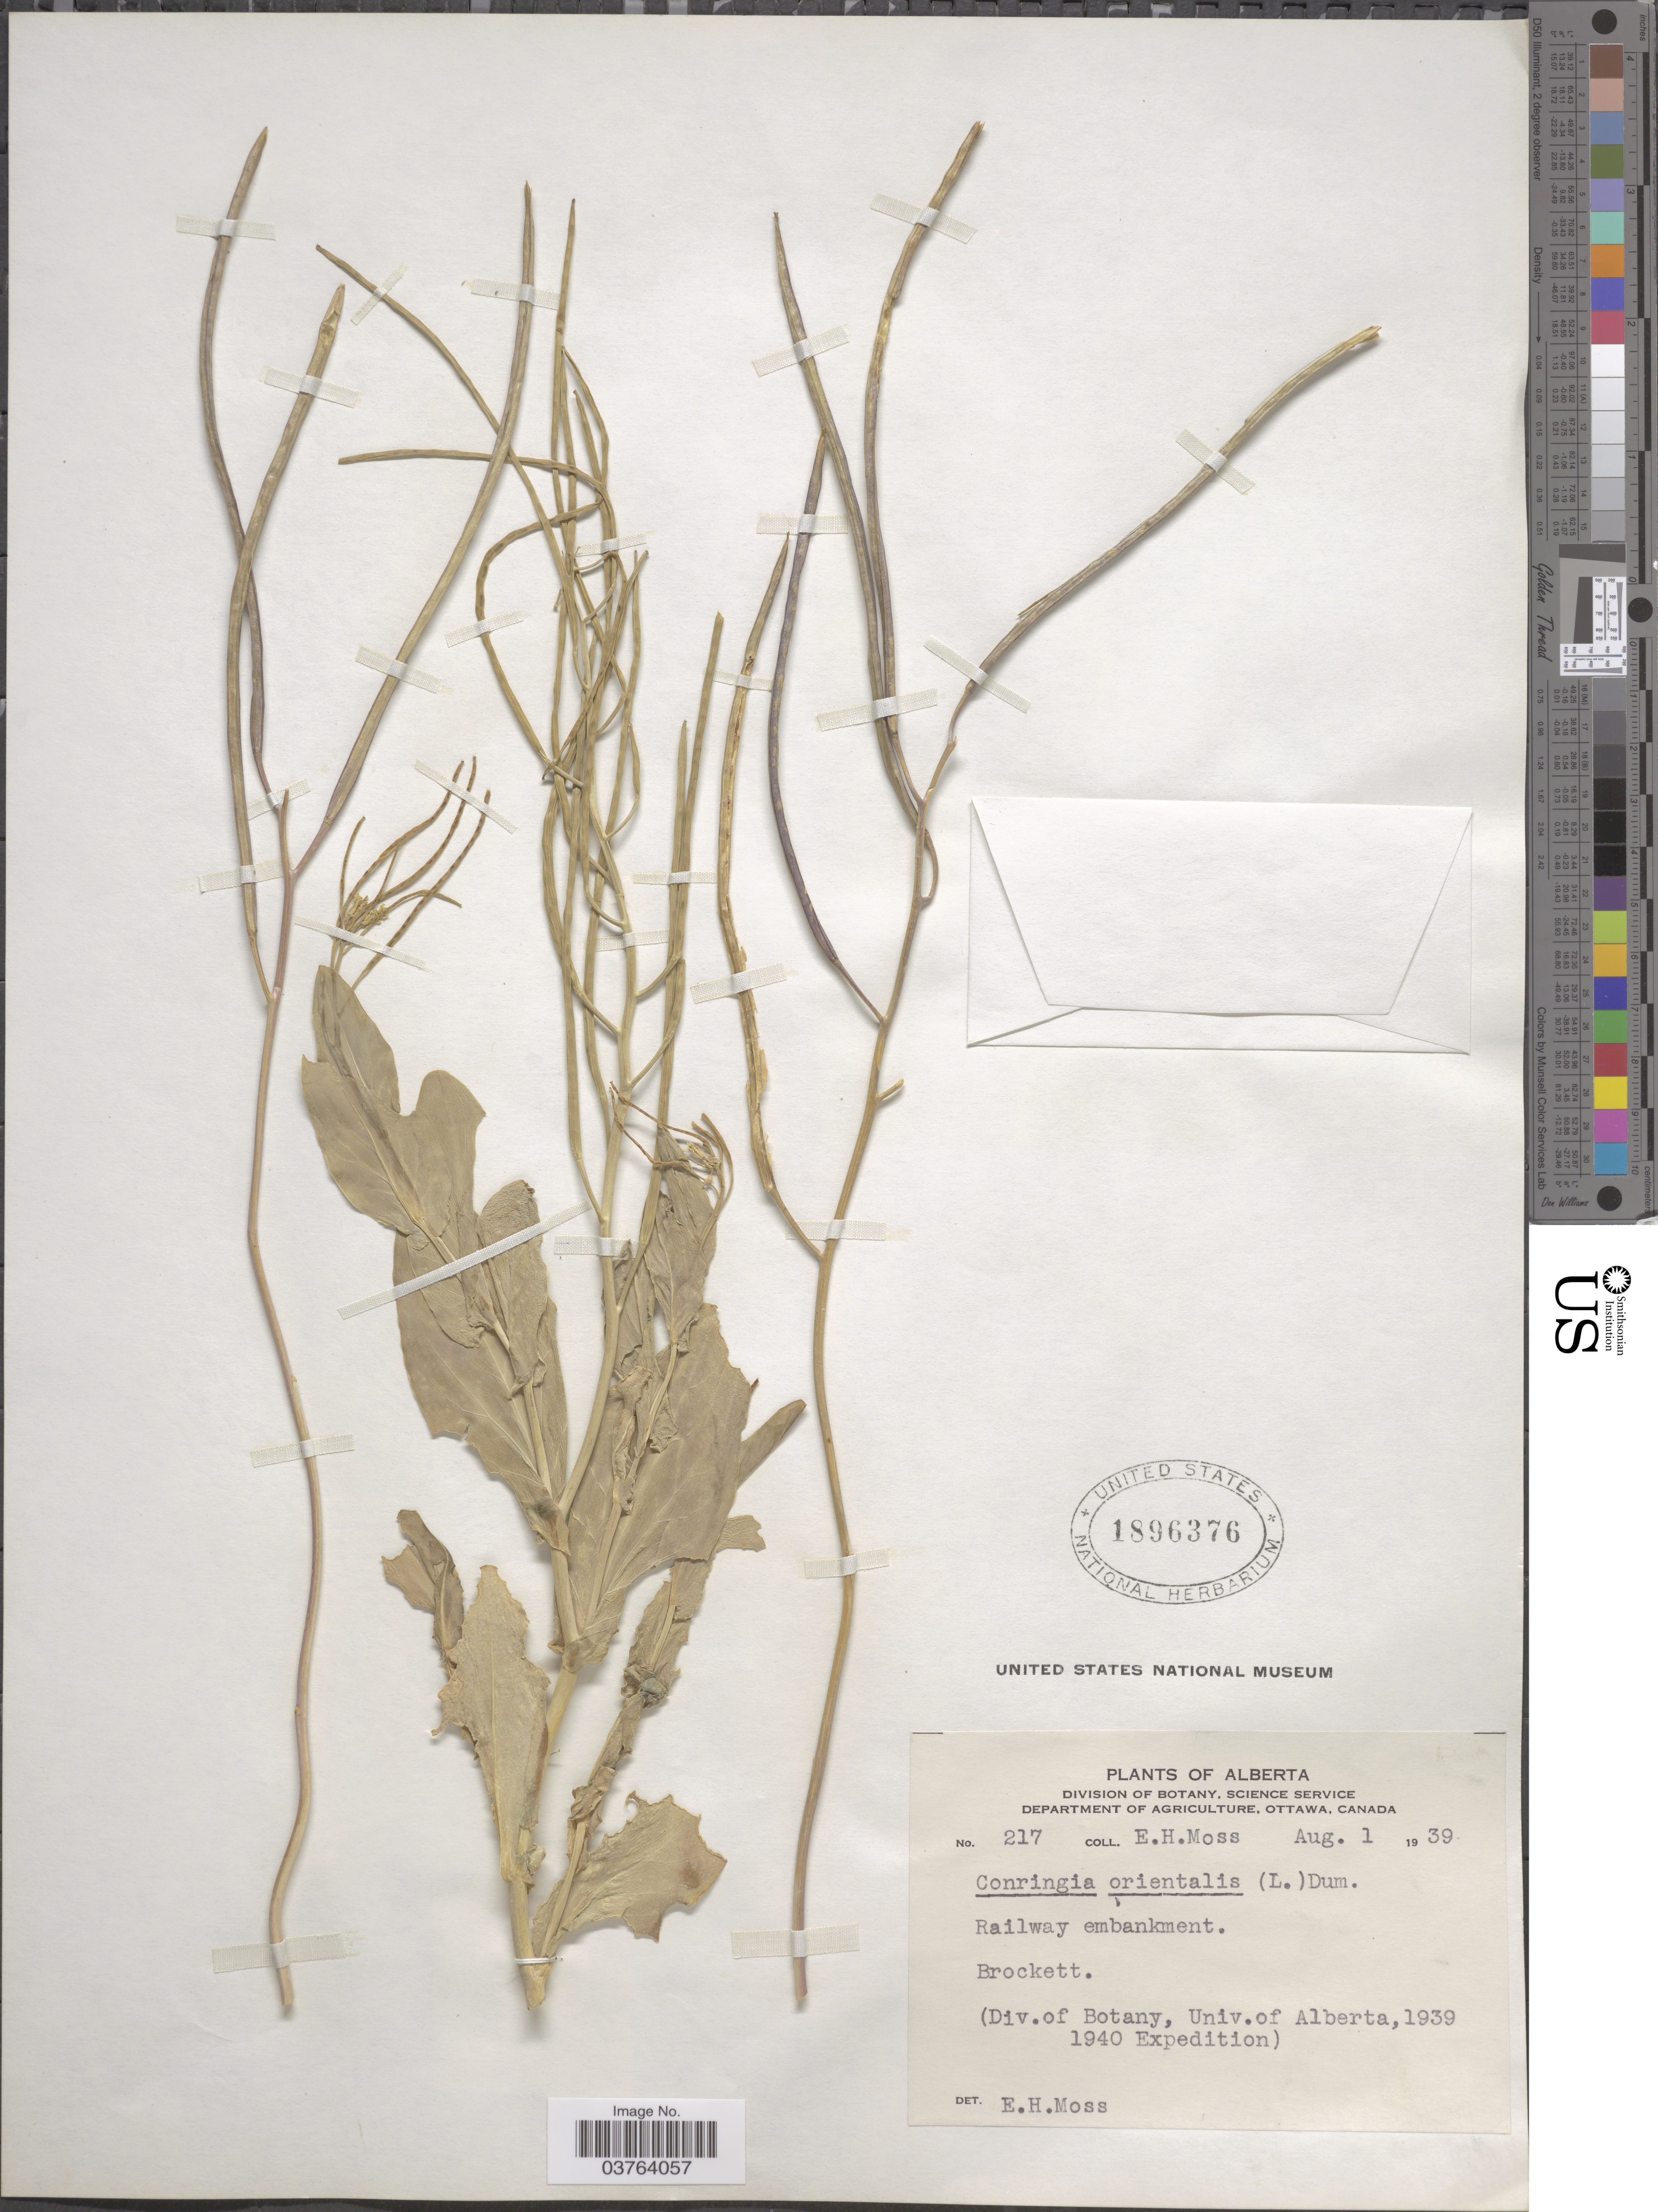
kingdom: Plantae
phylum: Tracheophyta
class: Magnoliopsida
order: Brassicales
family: Brassicaceae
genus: Conringia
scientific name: Conringia orientalis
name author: (L.) C. Presl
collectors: E. Moss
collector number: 217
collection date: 1939-08-01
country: Canada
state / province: Alberta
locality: Railway embankment. Brockett.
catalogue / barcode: US 1896376